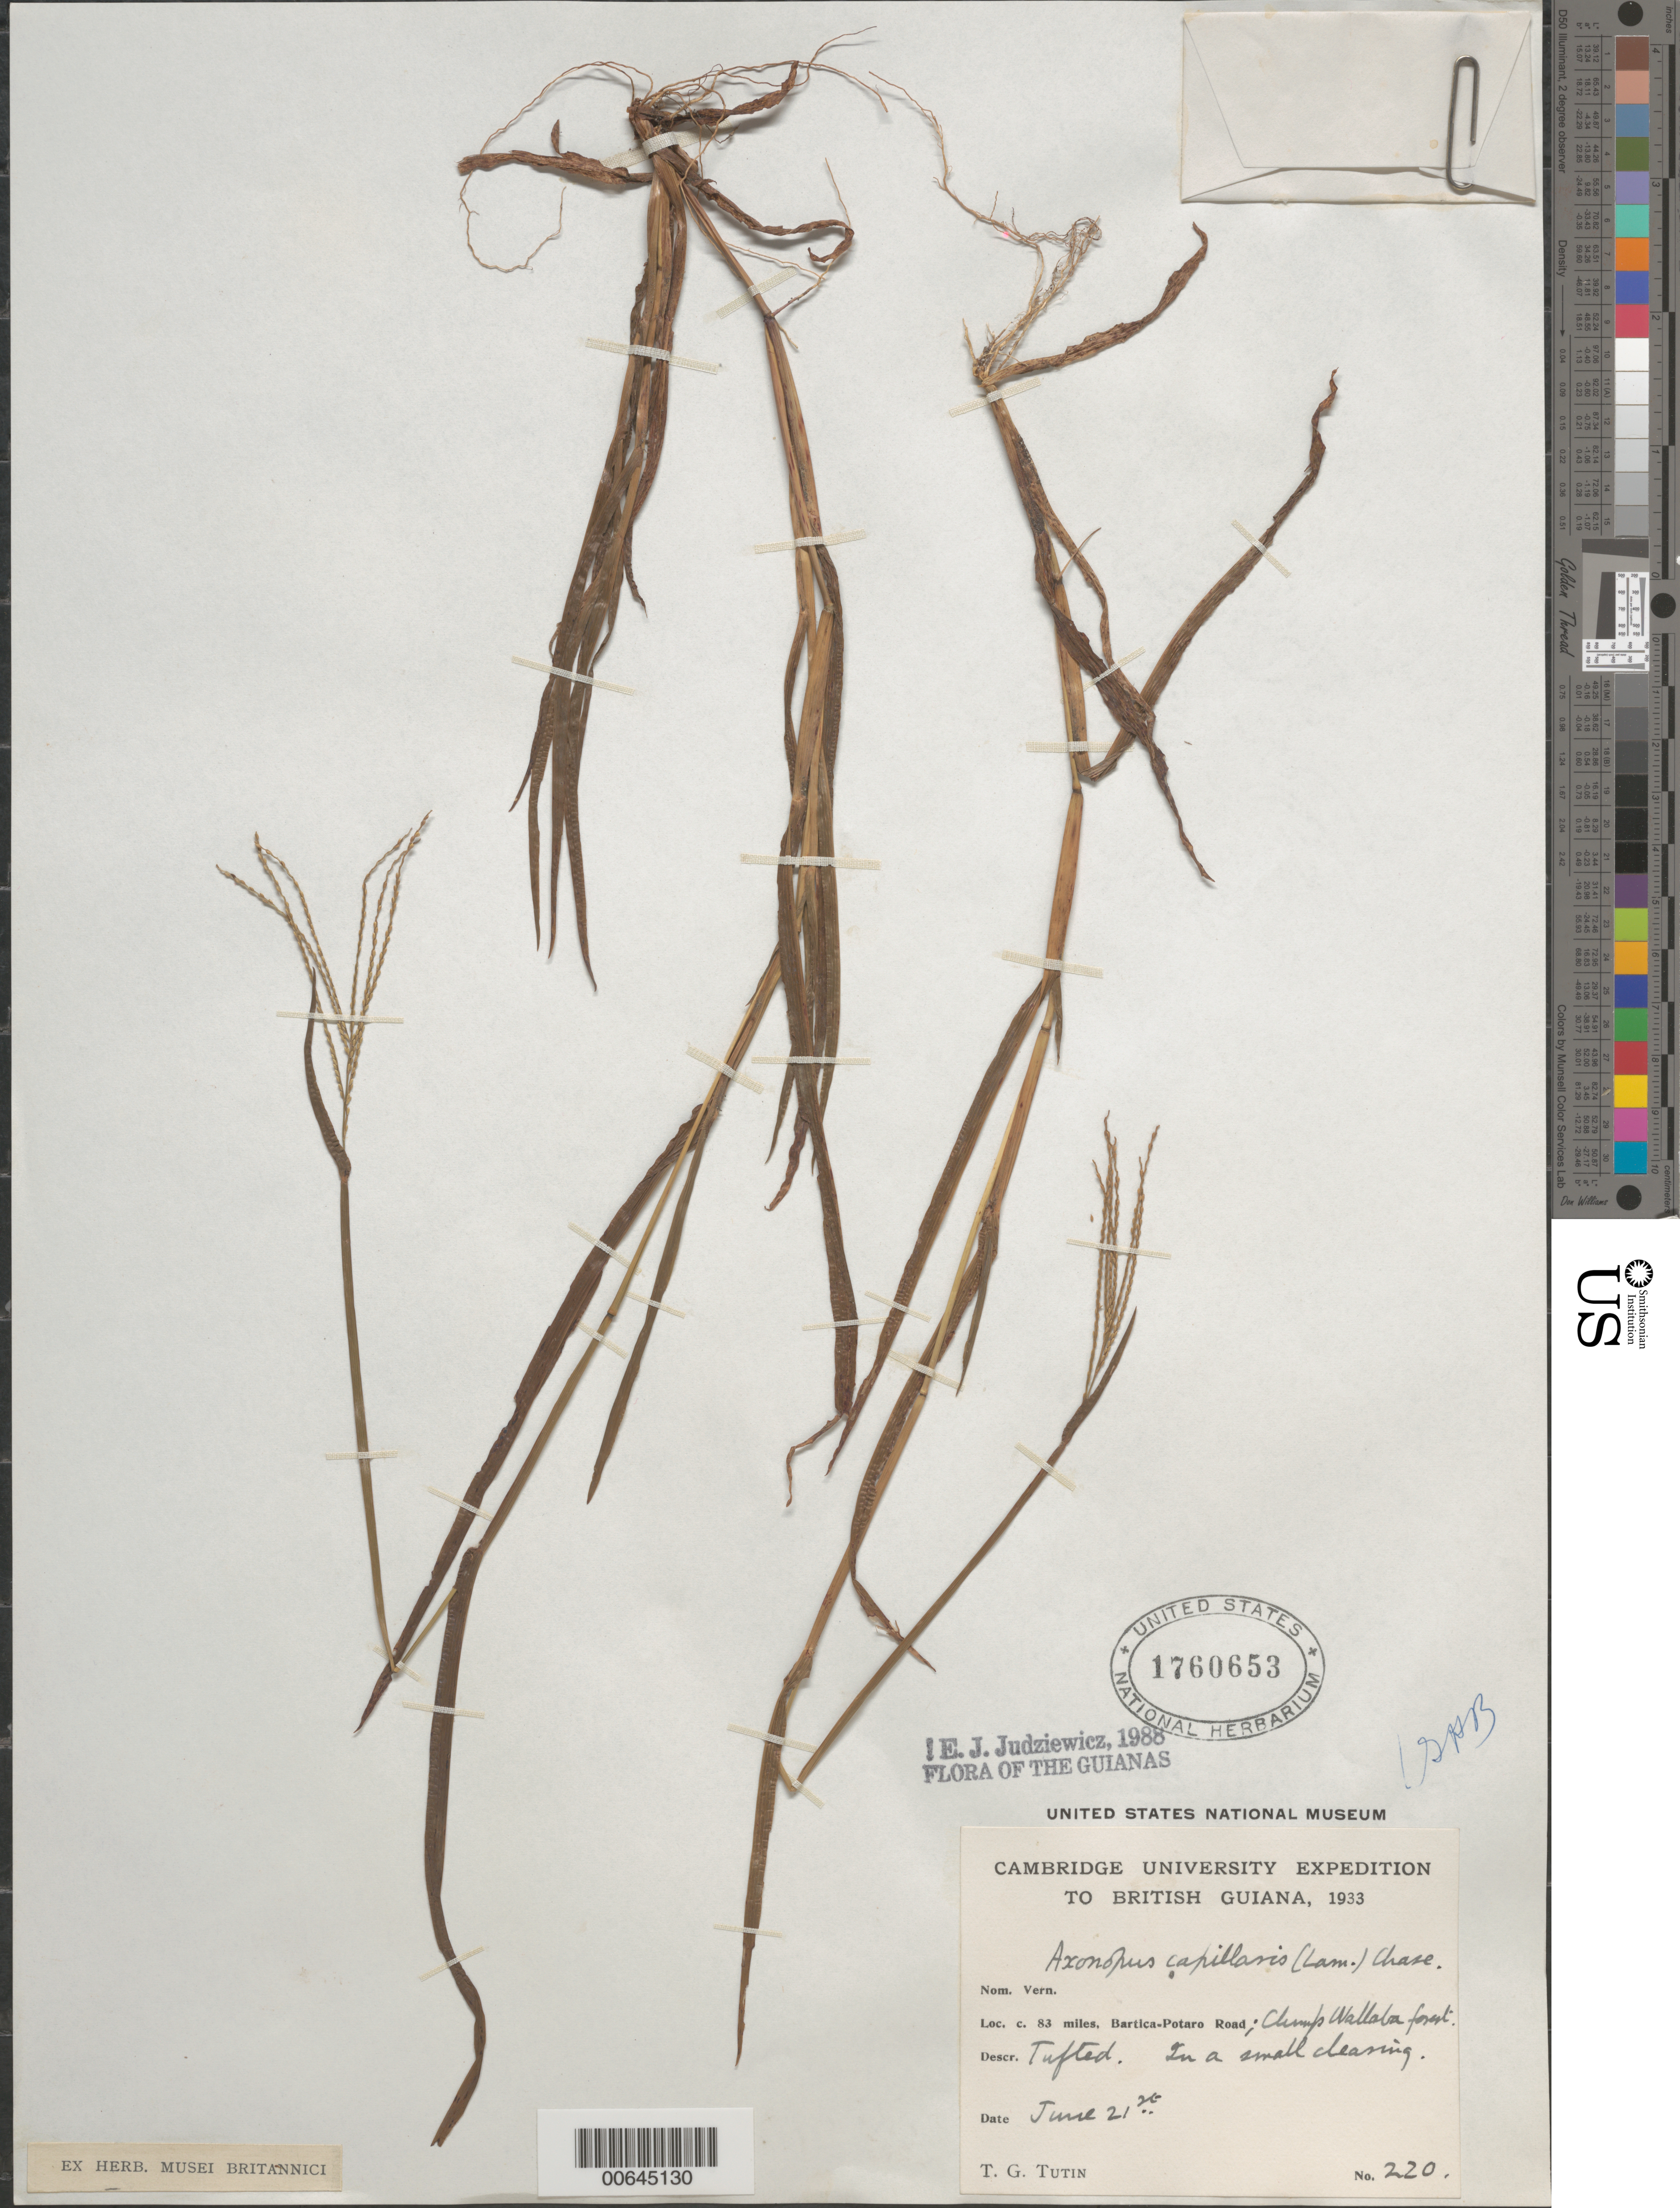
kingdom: Plantae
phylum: Tracheophyta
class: Liliopsida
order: Poales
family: Poaceae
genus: Axonopus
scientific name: Axonopus capillaris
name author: (Lam.) Chase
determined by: Judziewicz, E. J.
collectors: T. G. Tutin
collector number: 220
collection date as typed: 21-Jun-33 to 26-Jun-33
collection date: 1933-06-21/1933-06-26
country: Guyana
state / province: Potaro-Siparuni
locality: Bartica-Potaro road, mile 83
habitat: In a small clearing. Wallaba forest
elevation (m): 122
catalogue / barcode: US 1760653